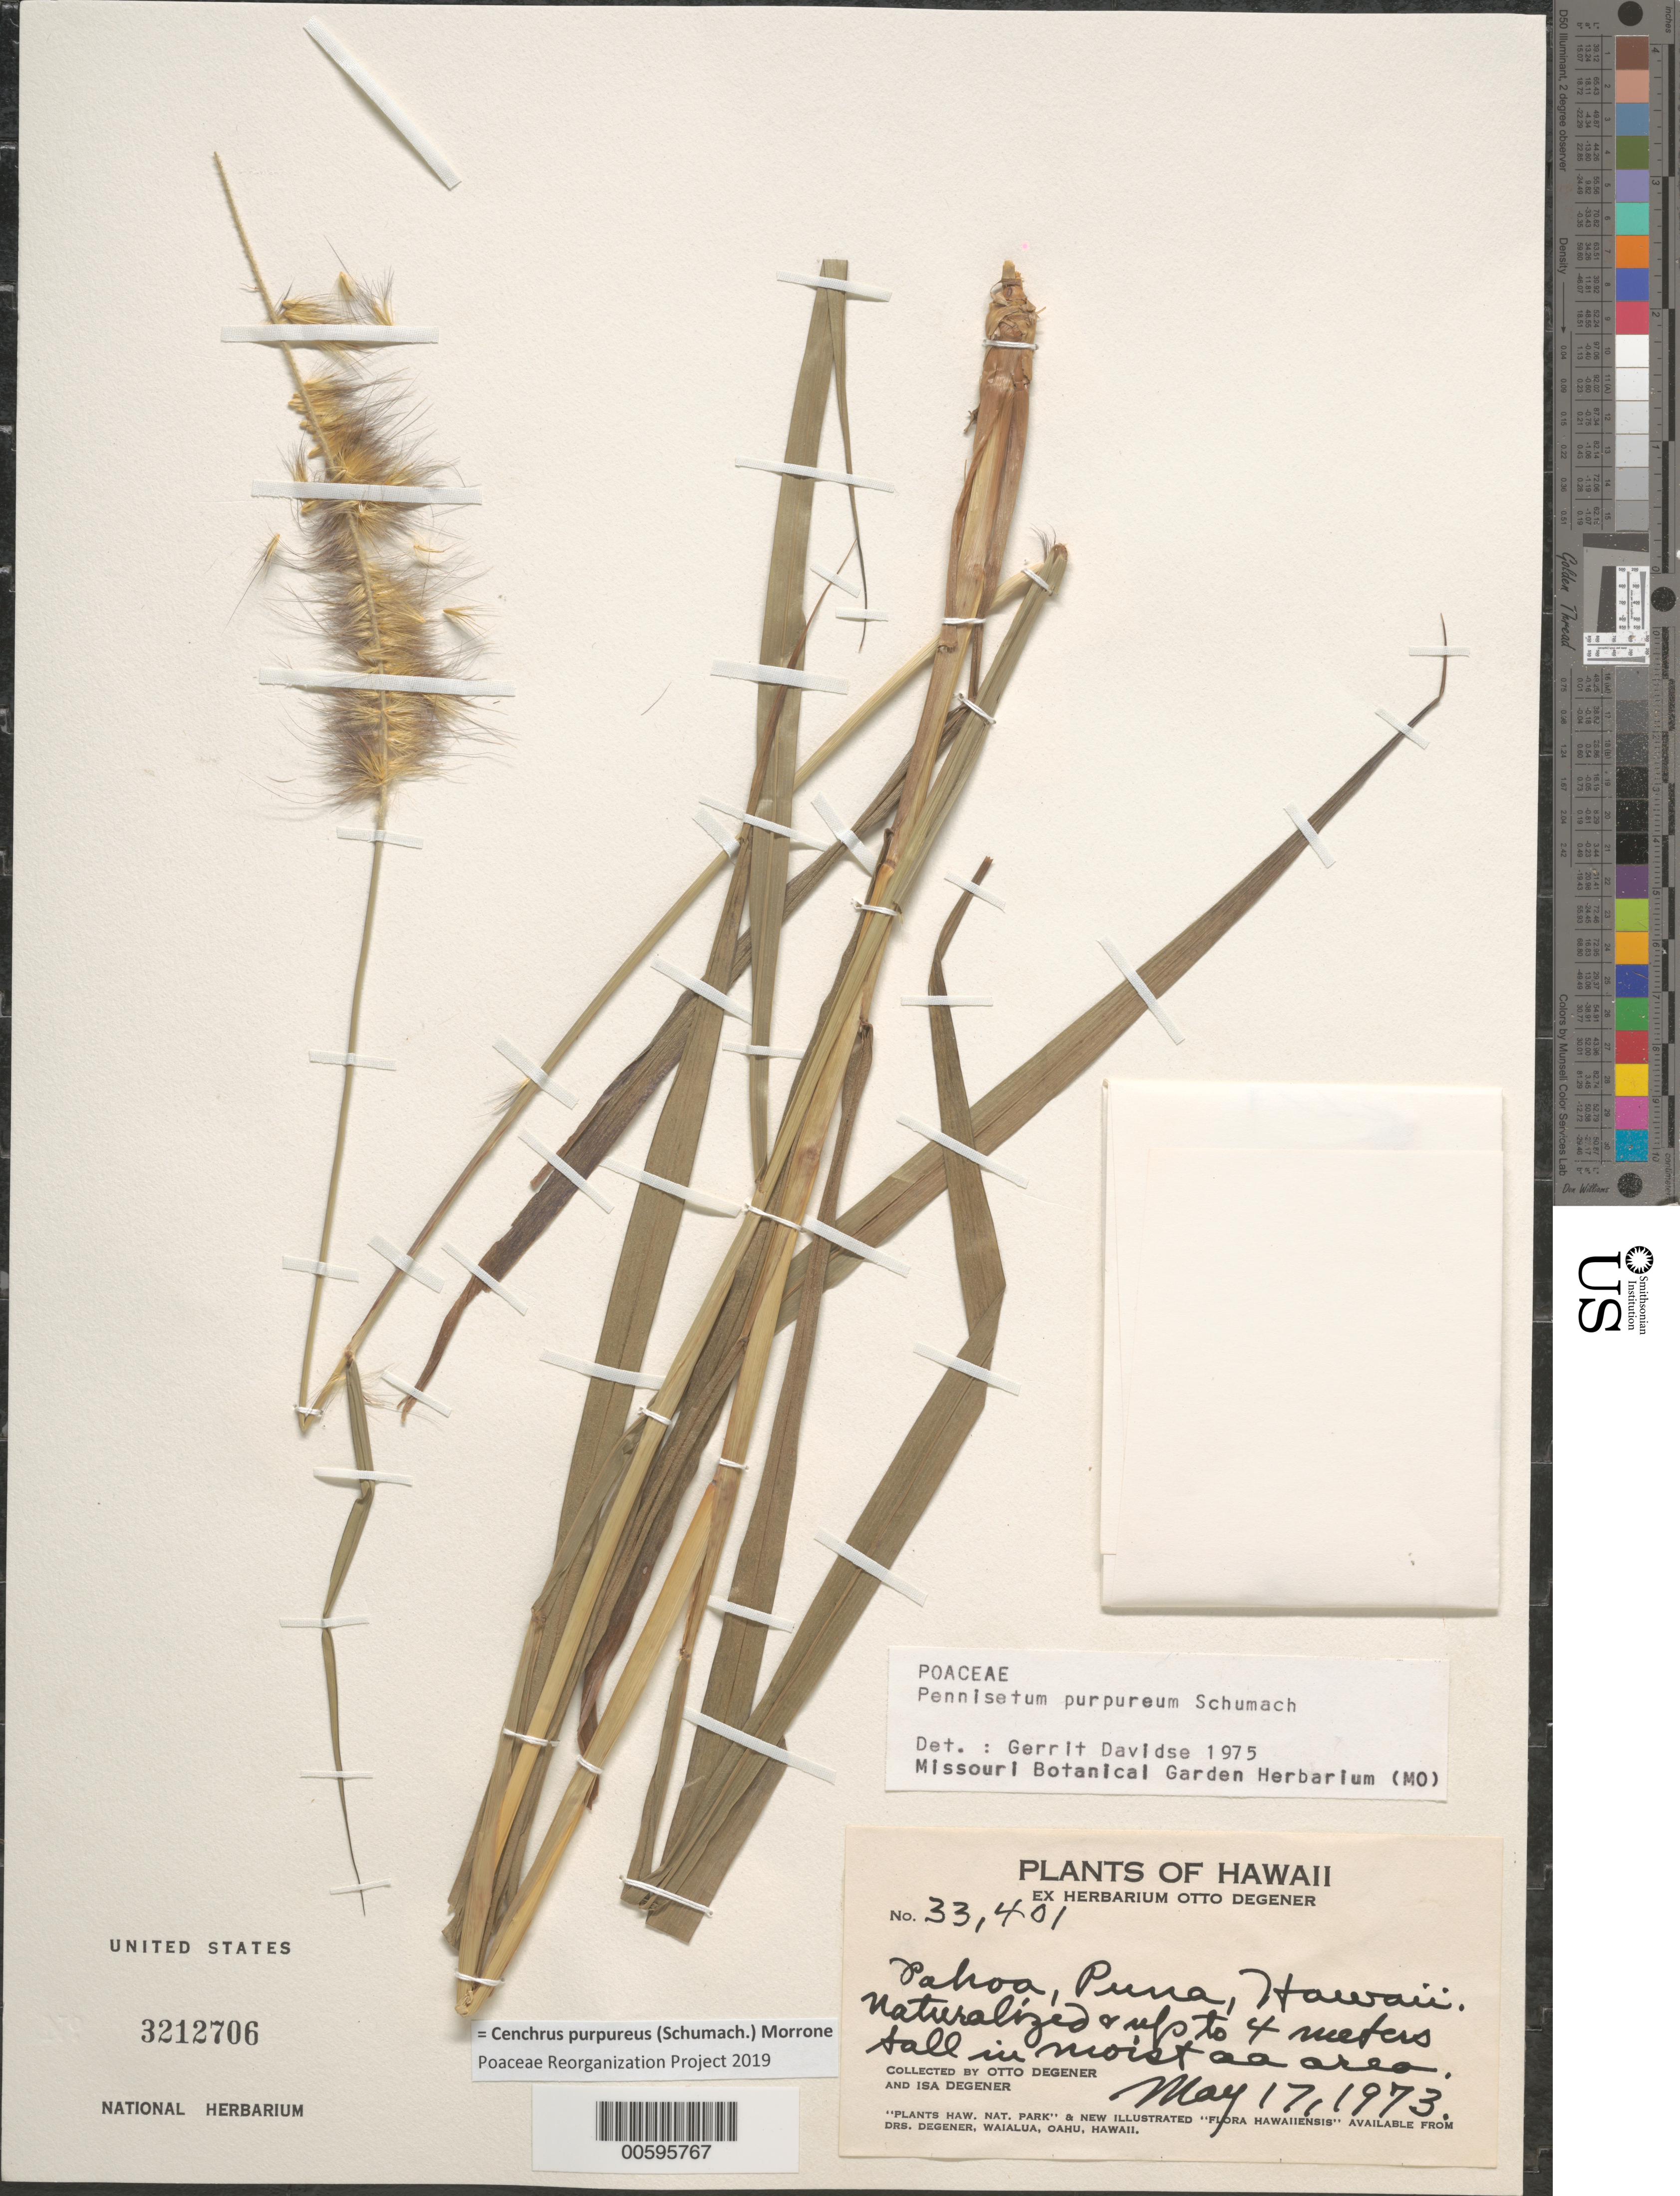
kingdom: Plantae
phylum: Tracheophyta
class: Liliopsida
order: Poales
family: Poaceae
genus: Cenchrus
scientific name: Cenchrus purpureus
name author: (Schumach.) Morrone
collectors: O. Degener & I. Degener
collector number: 33401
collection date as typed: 17 May 1973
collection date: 1973-05-17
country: United States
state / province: Hawaii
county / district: Hawaii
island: Hawaii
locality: Pahoa, Puna.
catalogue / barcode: US 3212706